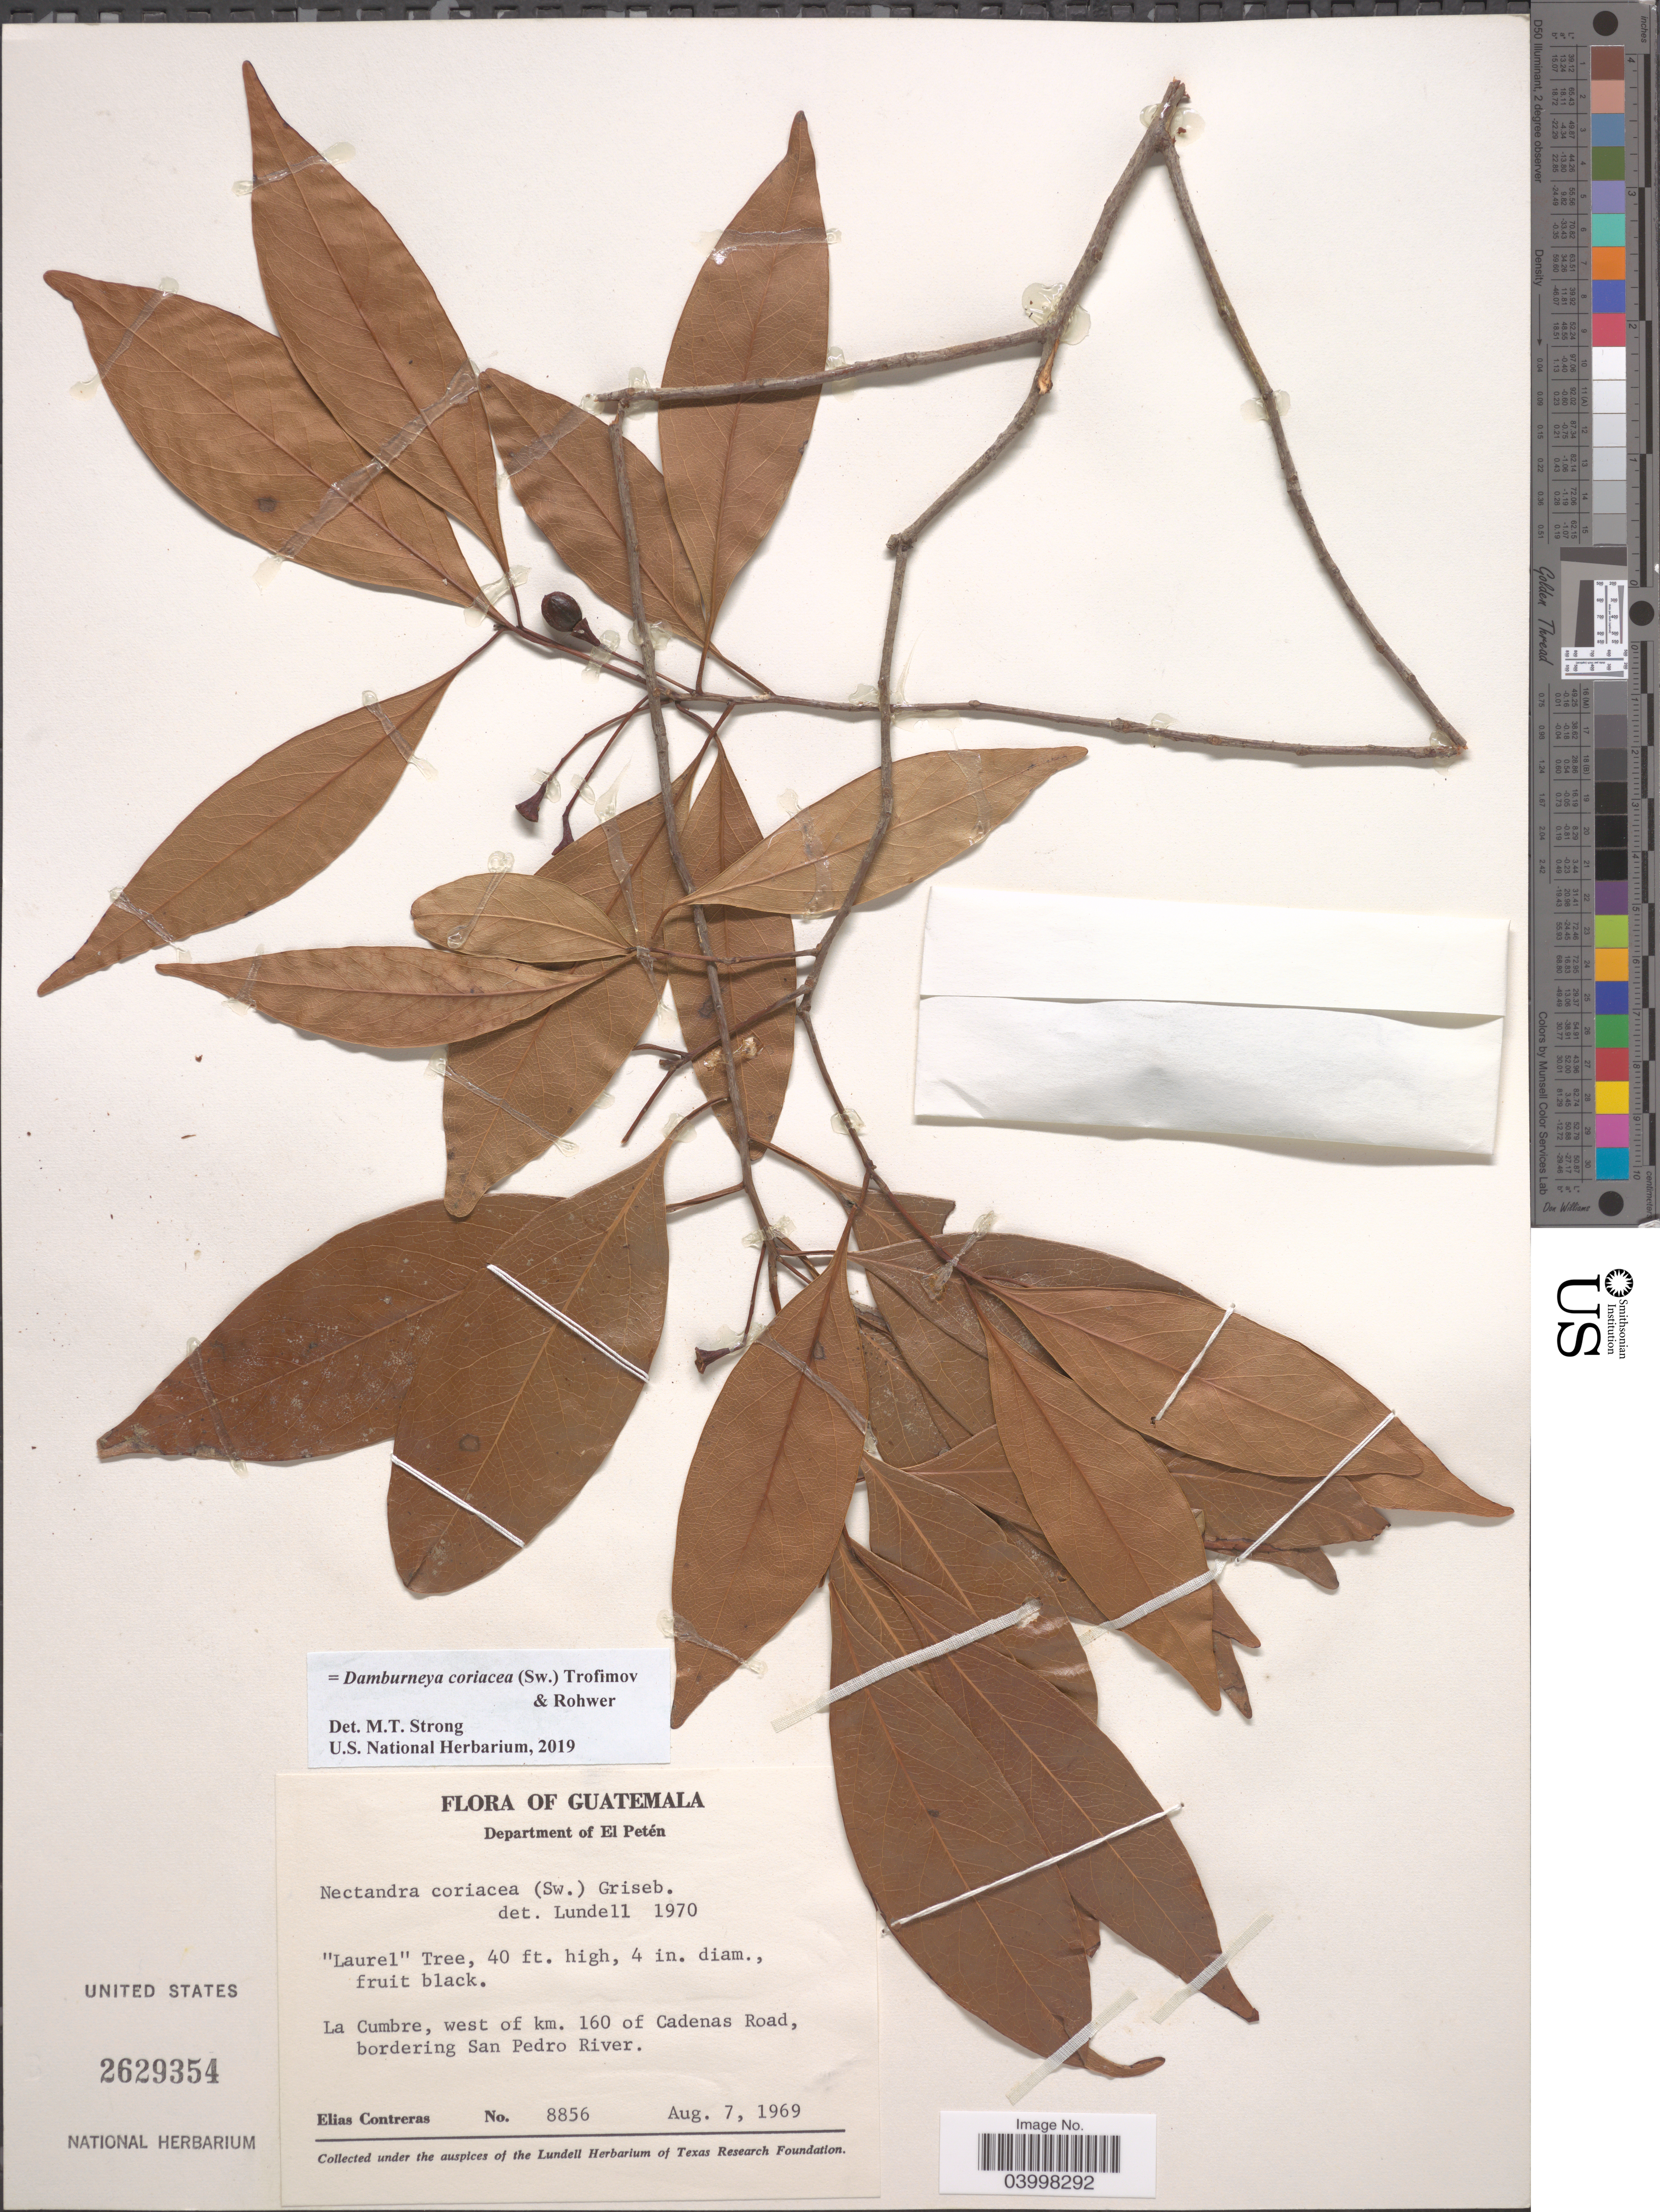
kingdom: Plantae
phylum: Tracheophyta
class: Magnoliopsida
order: Laurales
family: Lauraceae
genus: Damburneya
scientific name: Damburneya coriacea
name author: (Sw.) Trofimov & Rohwer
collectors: E. Contreras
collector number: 8856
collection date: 1969-08-07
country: Guatemala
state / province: El Peten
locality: La Cumbre, west of km. 160 of Cadenas Road, bordering San Pedro River.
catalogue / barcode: US 2629354